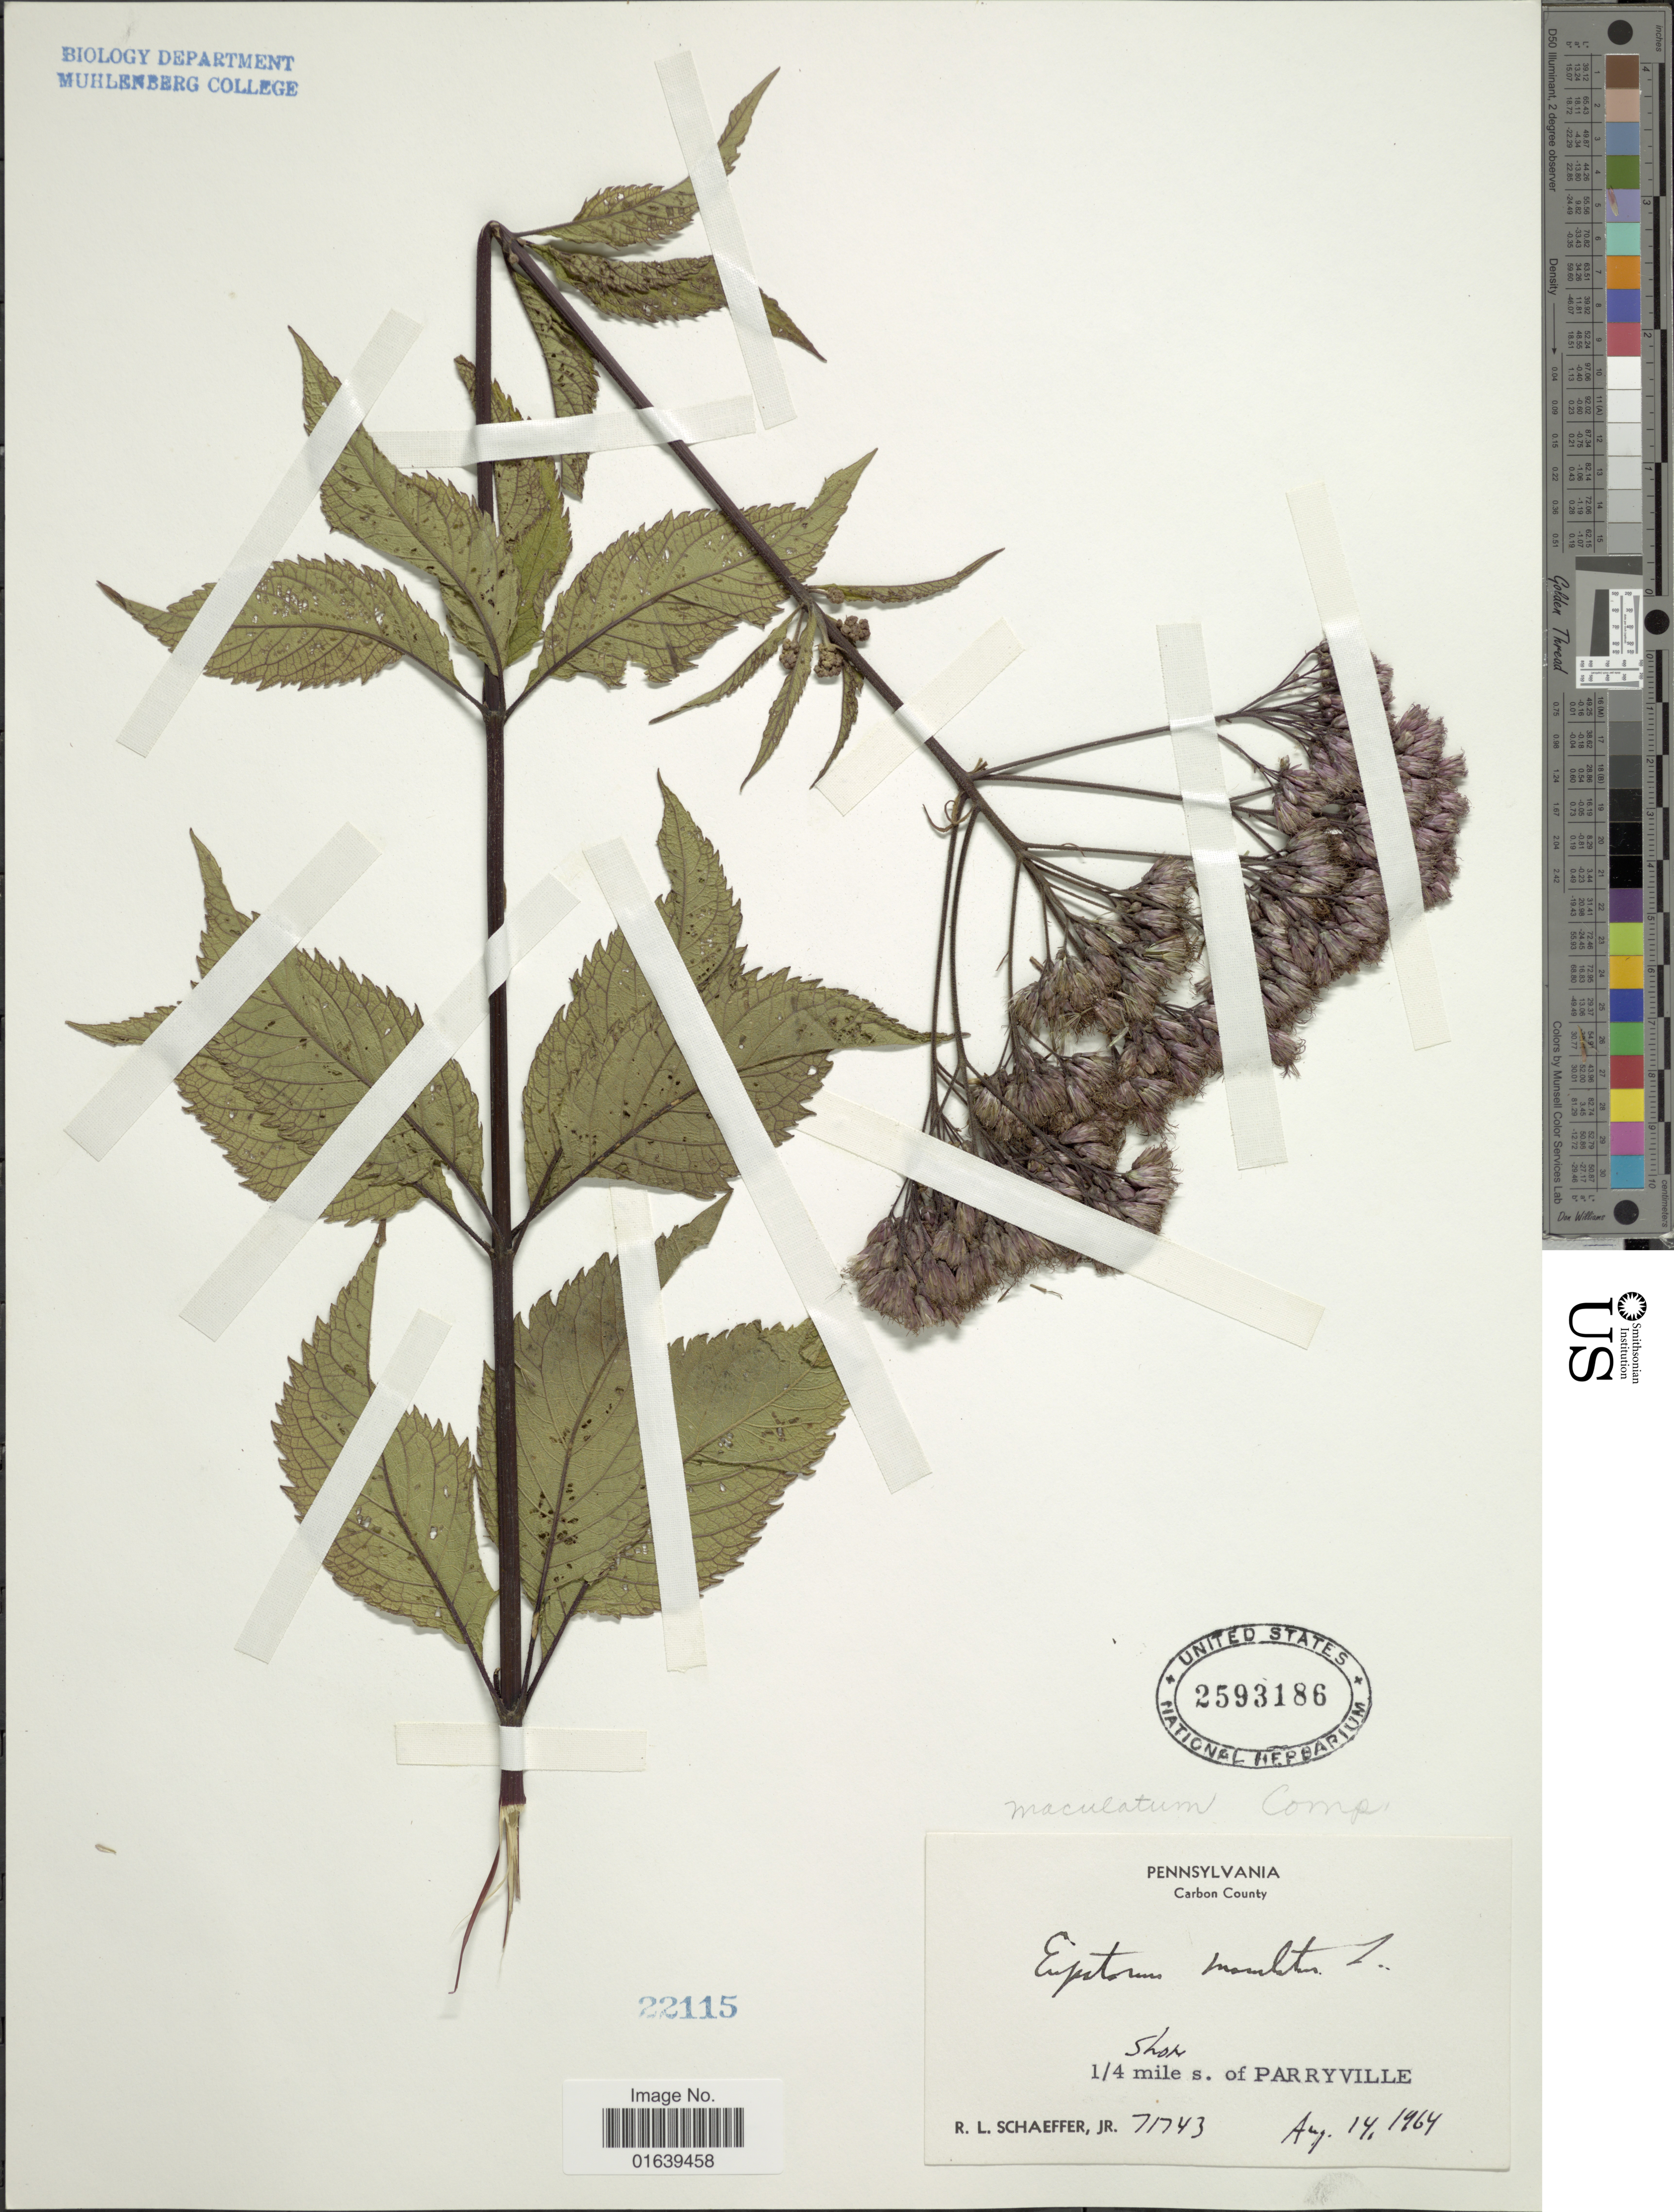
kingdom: Plantae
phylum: Tracheophyta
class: Magnoliopsida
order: Asterales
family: Asteraceae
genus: Eupatorium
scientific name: Eupatorium maculatum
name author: L.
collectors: R. L. Schaeffer Jr.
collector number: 71743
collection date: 1964-08-14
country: United States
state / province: Pennsylvania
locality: Carbon County, 1/4 mile s. of Parryville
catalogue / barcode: US 2593186